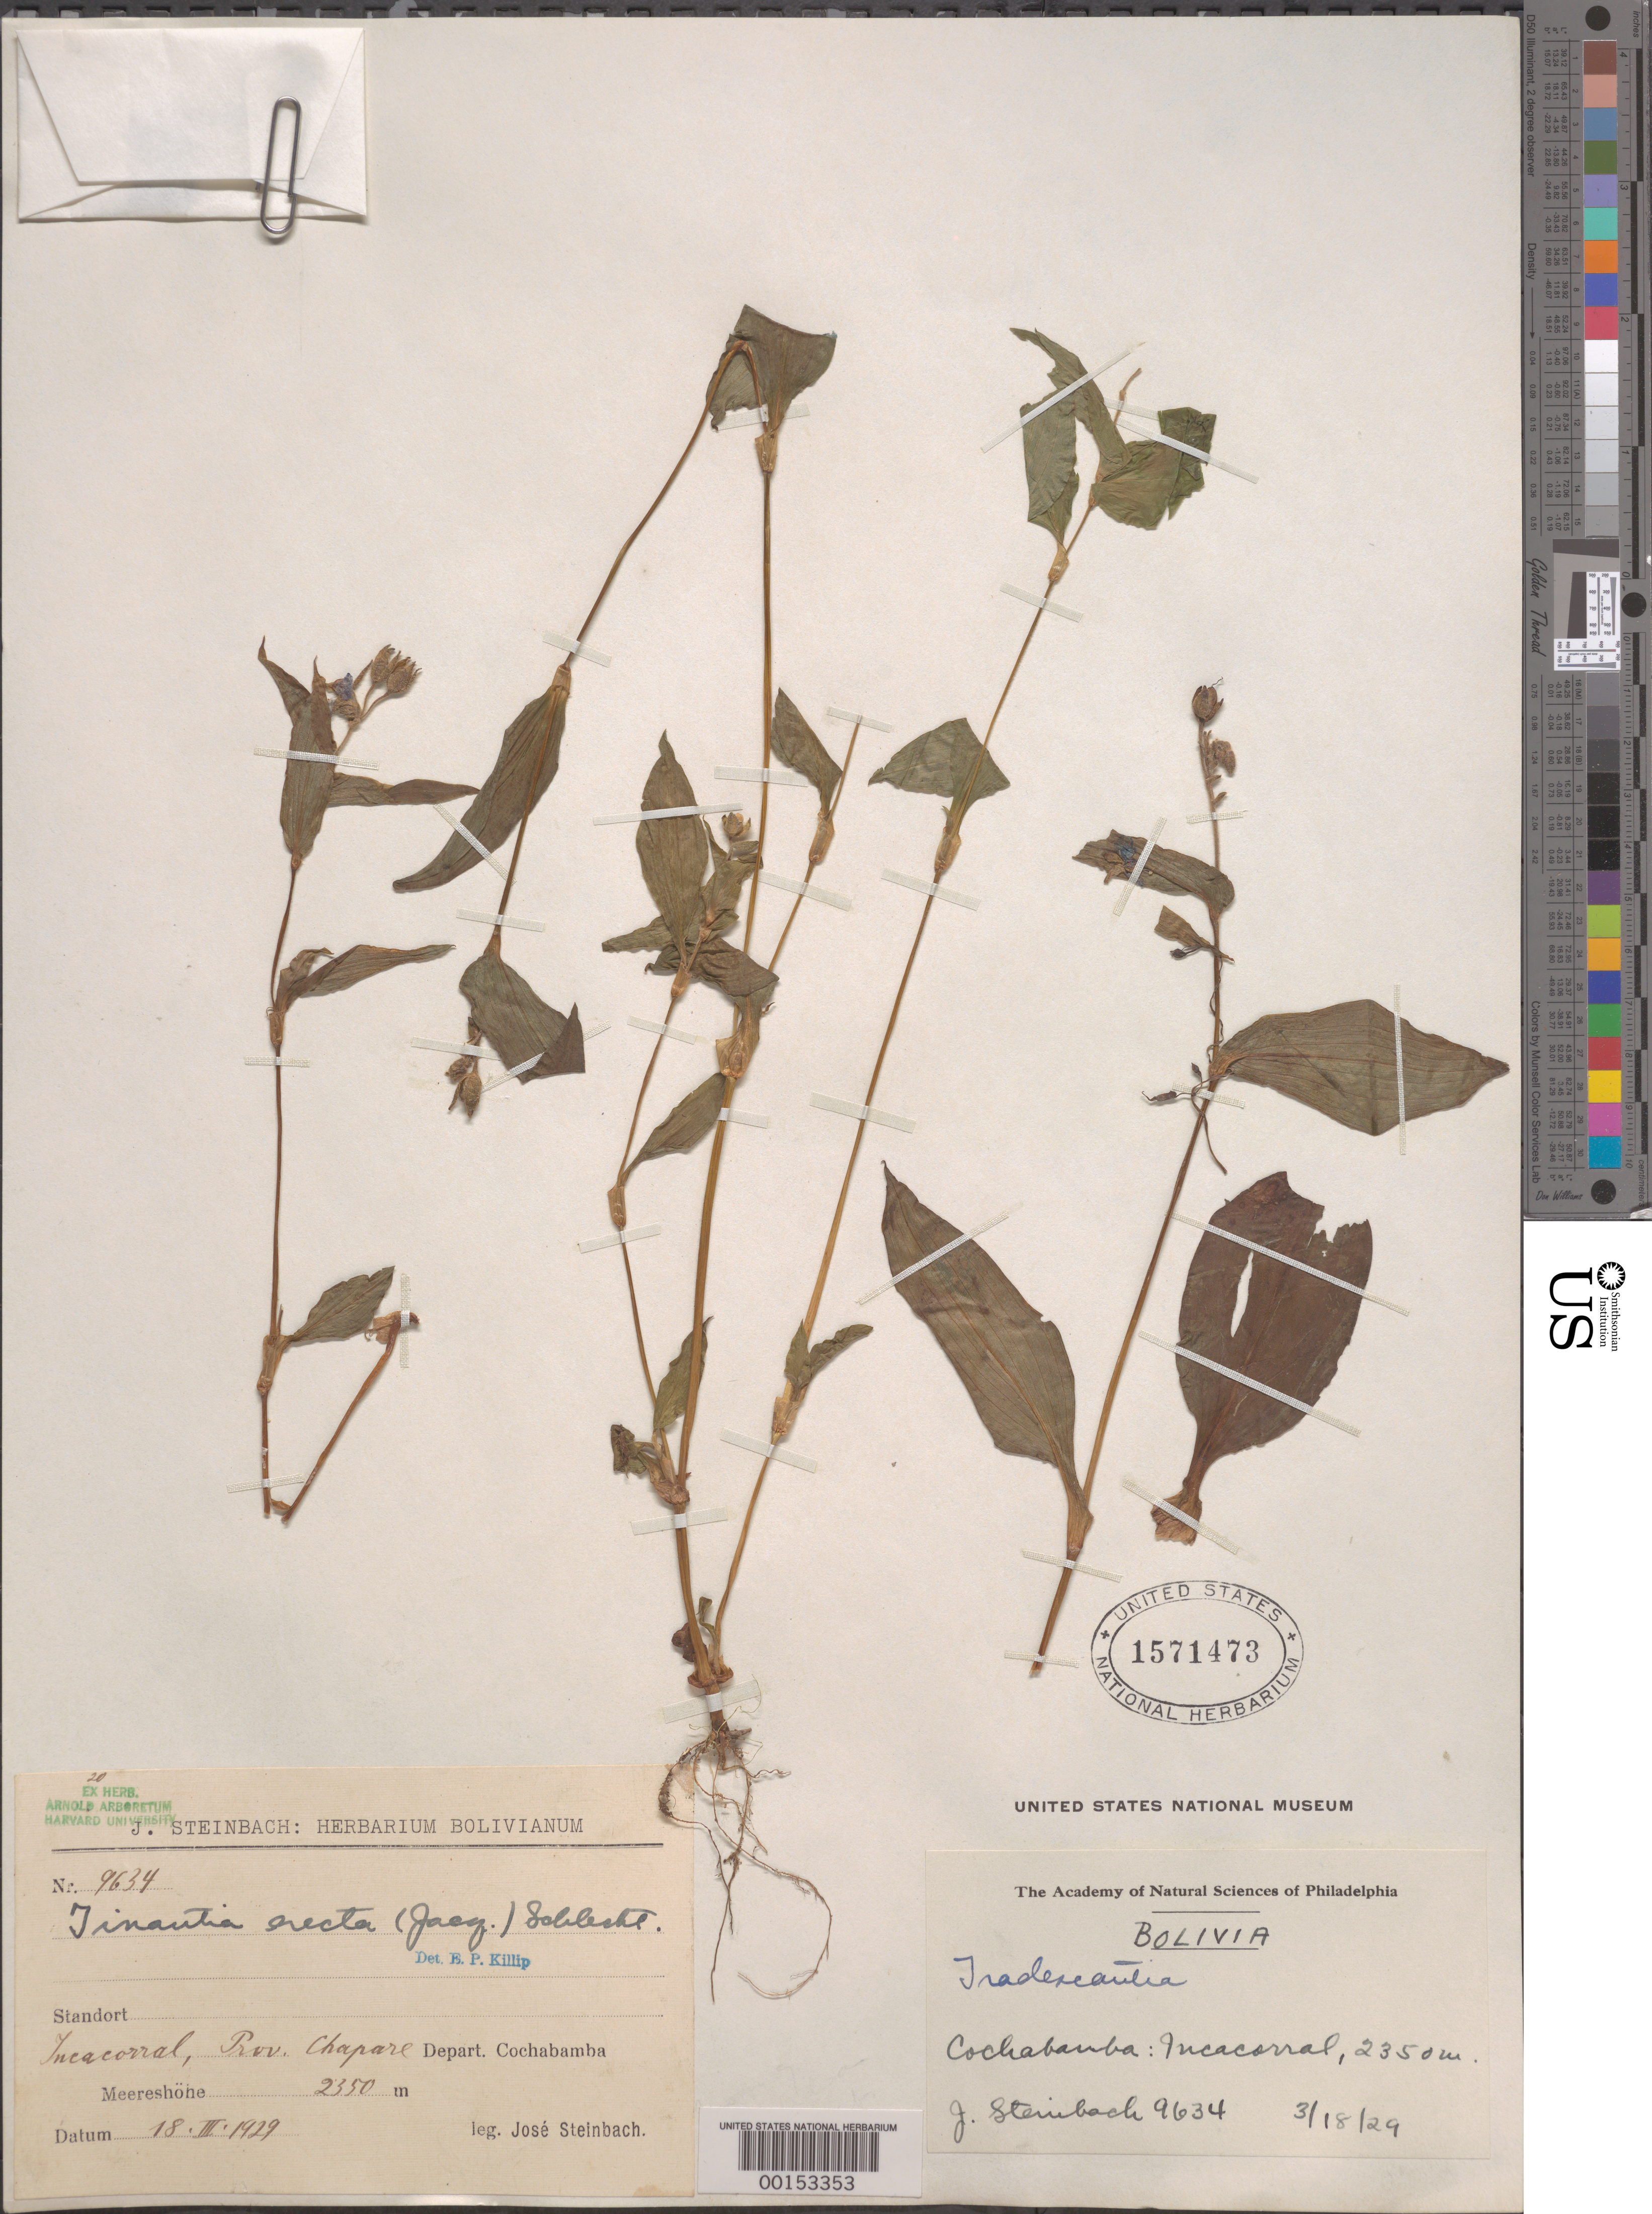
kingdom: Plantae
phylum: Tracheophyta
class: Liliopsida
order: Commelinales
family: Commelinaceae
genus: Tinantia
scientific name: Tinantia erecta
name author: (Jacq.) Fenzl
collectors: J. Steinbach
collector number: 9634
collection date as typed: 18 Mar 1929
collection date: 1929-03-18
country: Bolivia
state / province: Cochabamba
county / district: Chaparé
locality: Incacorral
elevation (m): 2350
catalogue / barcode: US 1571473